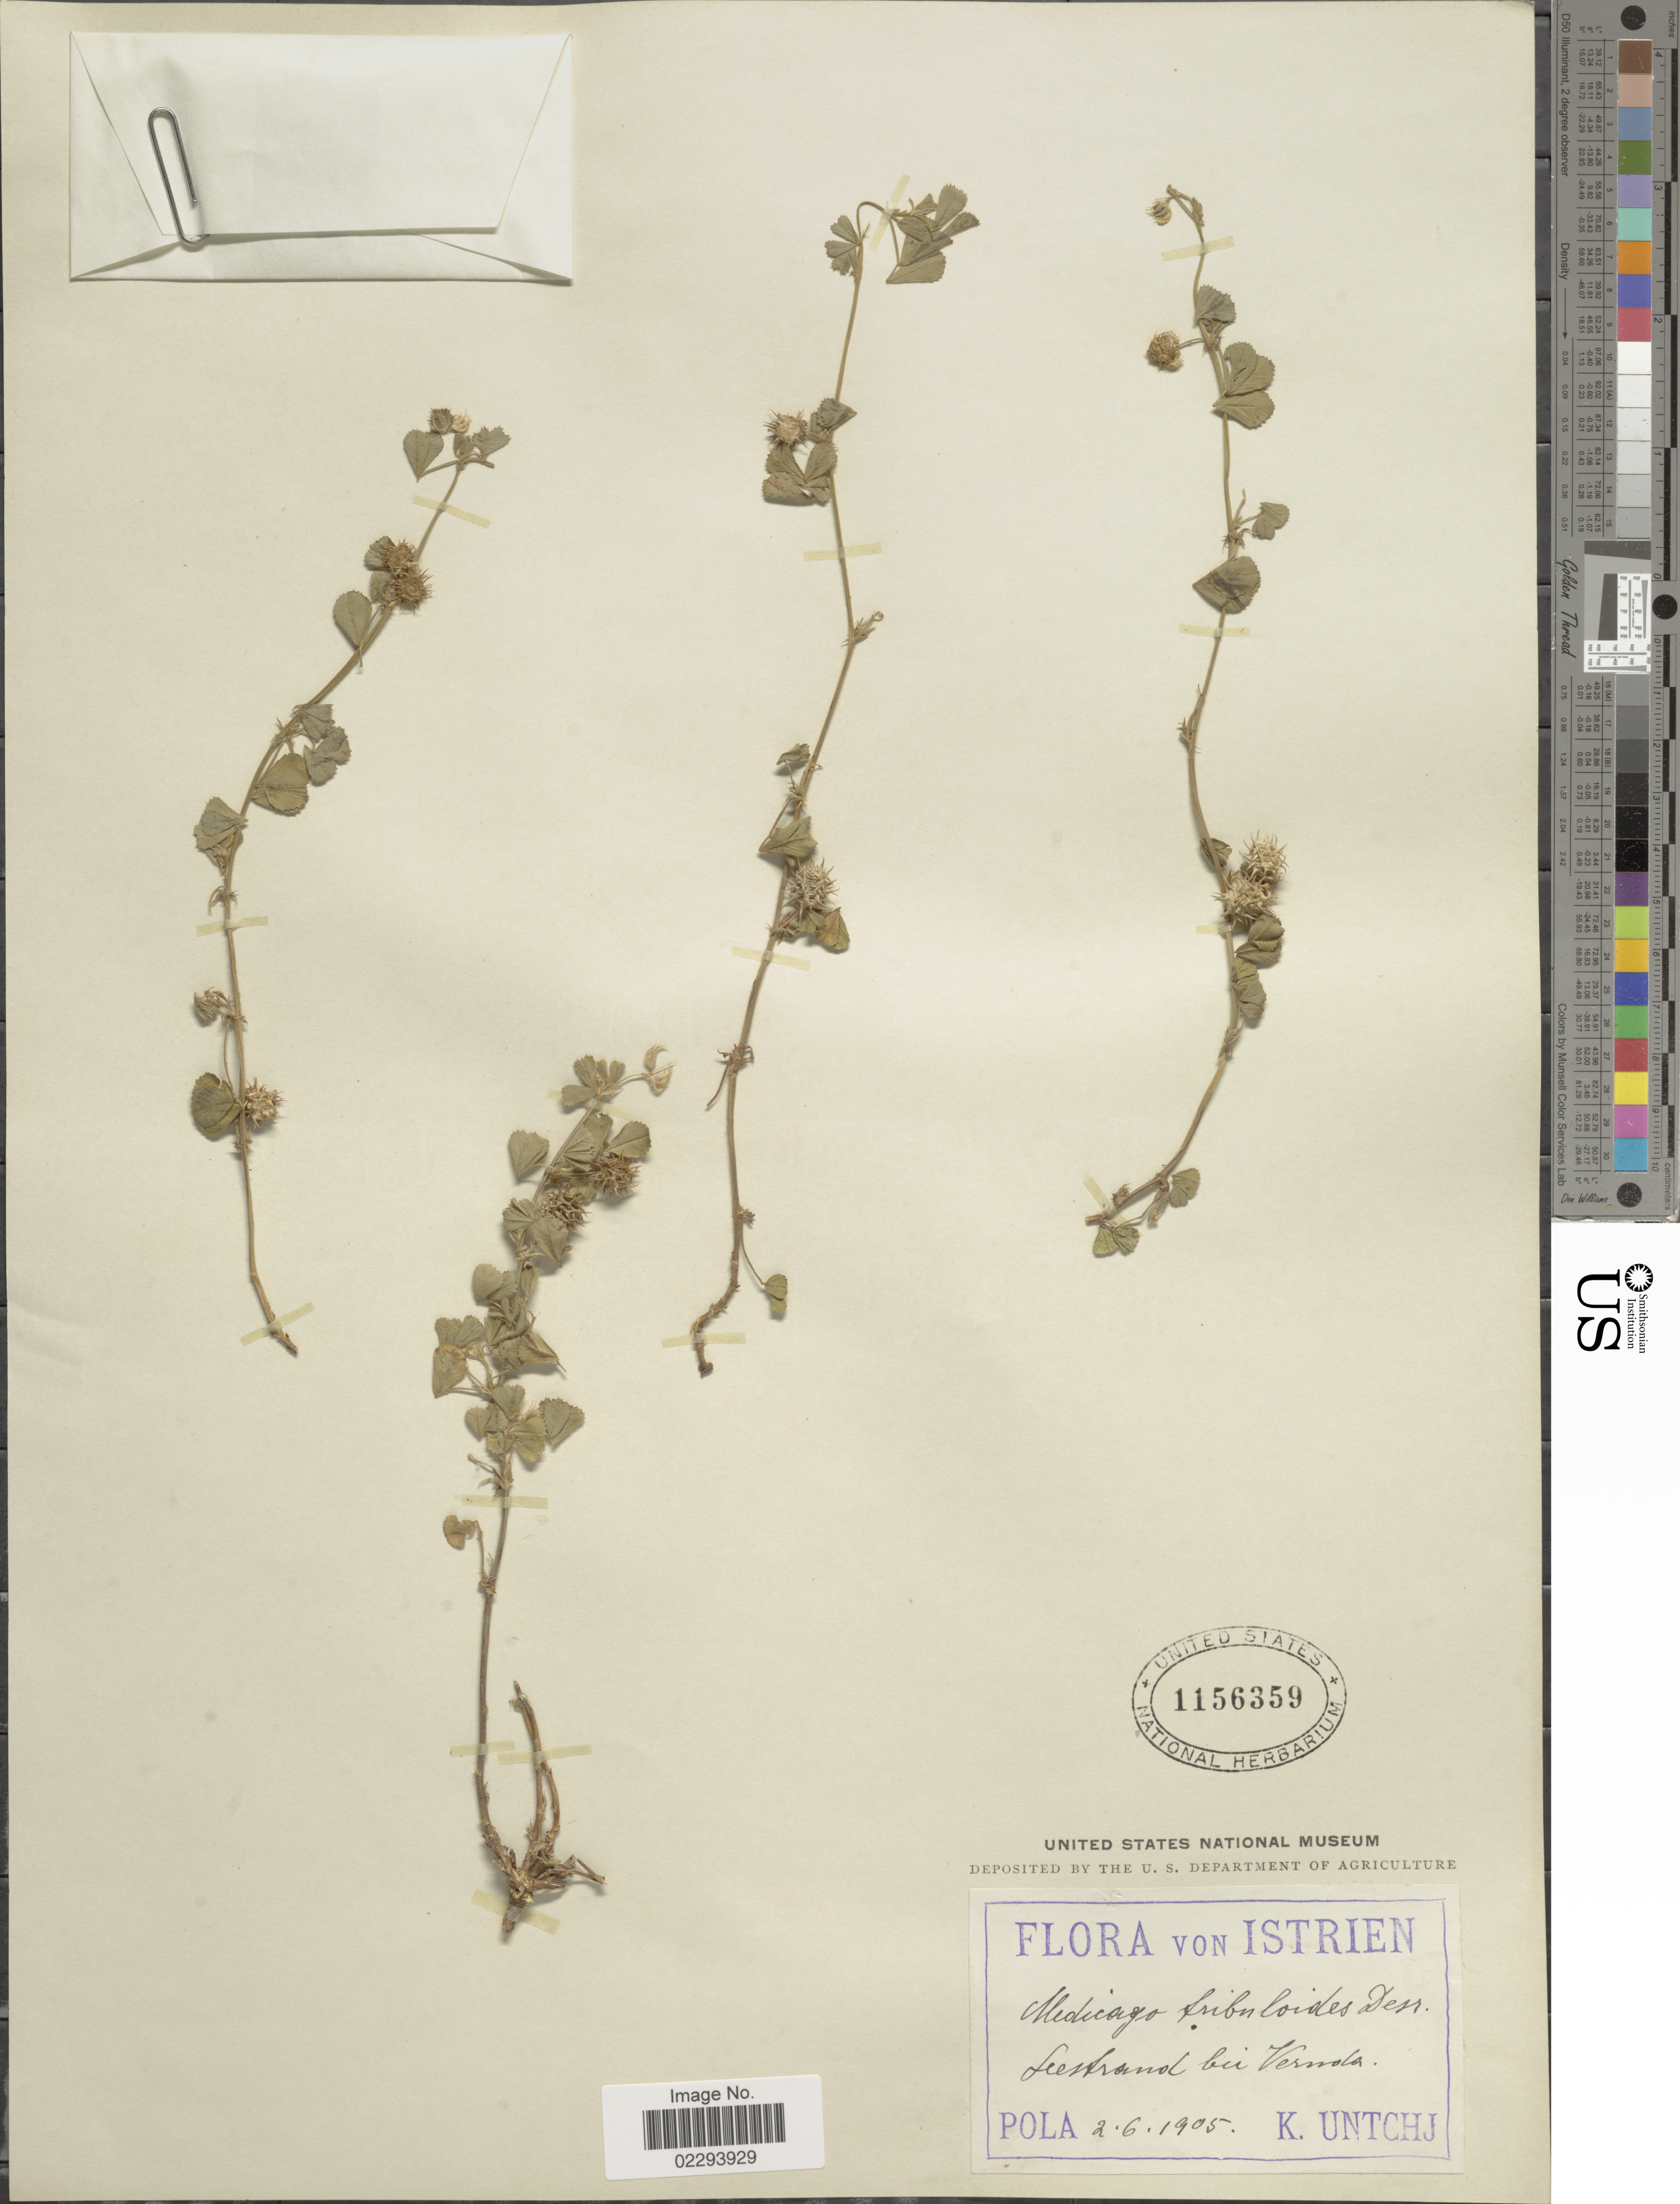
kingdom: Plantae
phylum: Tracheophyta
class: Magnoliopsida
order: Fabales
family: Fabaceae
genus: Medicago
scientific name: Medicago tribuloides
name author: Desr.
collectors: K. Untchj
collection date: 1905-06-02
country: Croatia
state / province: Istria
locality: Istrien, Sustrand Bei Vermola [interpreted].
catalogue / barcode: US 1156359